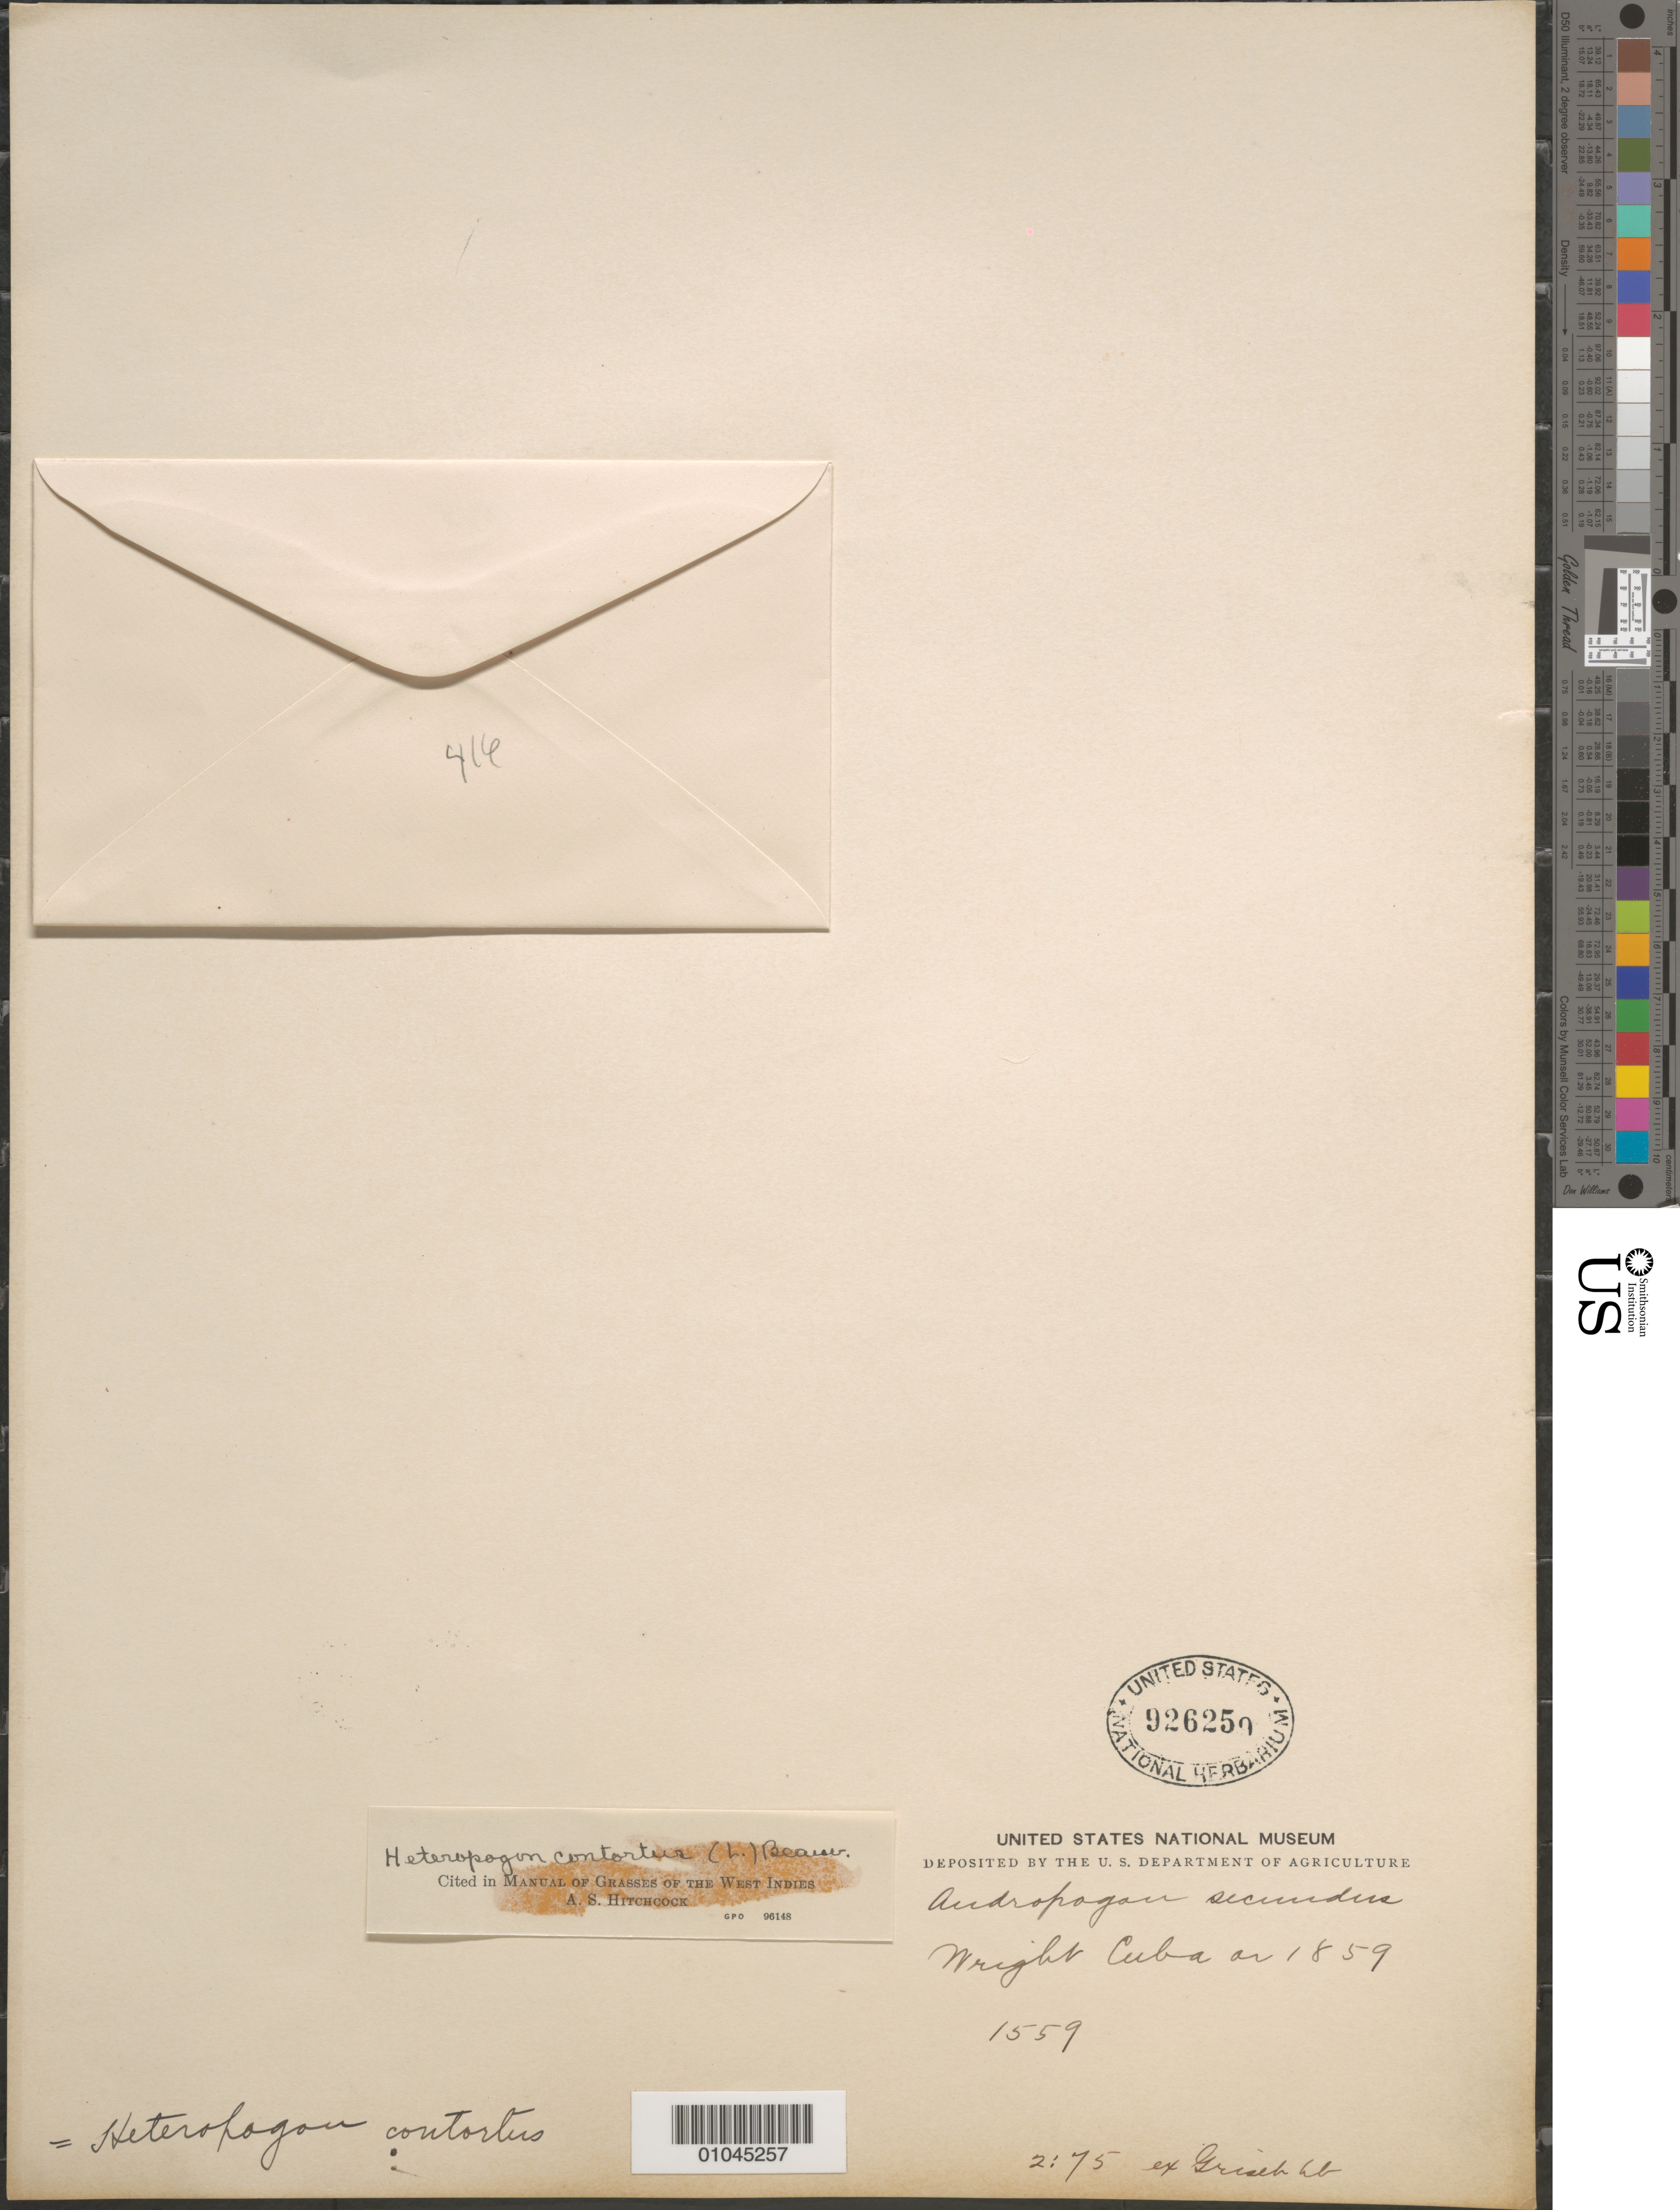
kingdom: Plantae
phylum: Tracheophyta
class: Liliopsida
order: Poales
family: Poaceae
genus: Heteropogon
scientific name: Heteropogon contortus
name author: (L.) P. Beauv. ex Roem. & Schult.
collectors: C. Wright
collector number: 1559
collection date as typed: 1859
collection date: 1859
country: Cuba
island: Cuba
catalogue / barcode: US 926259